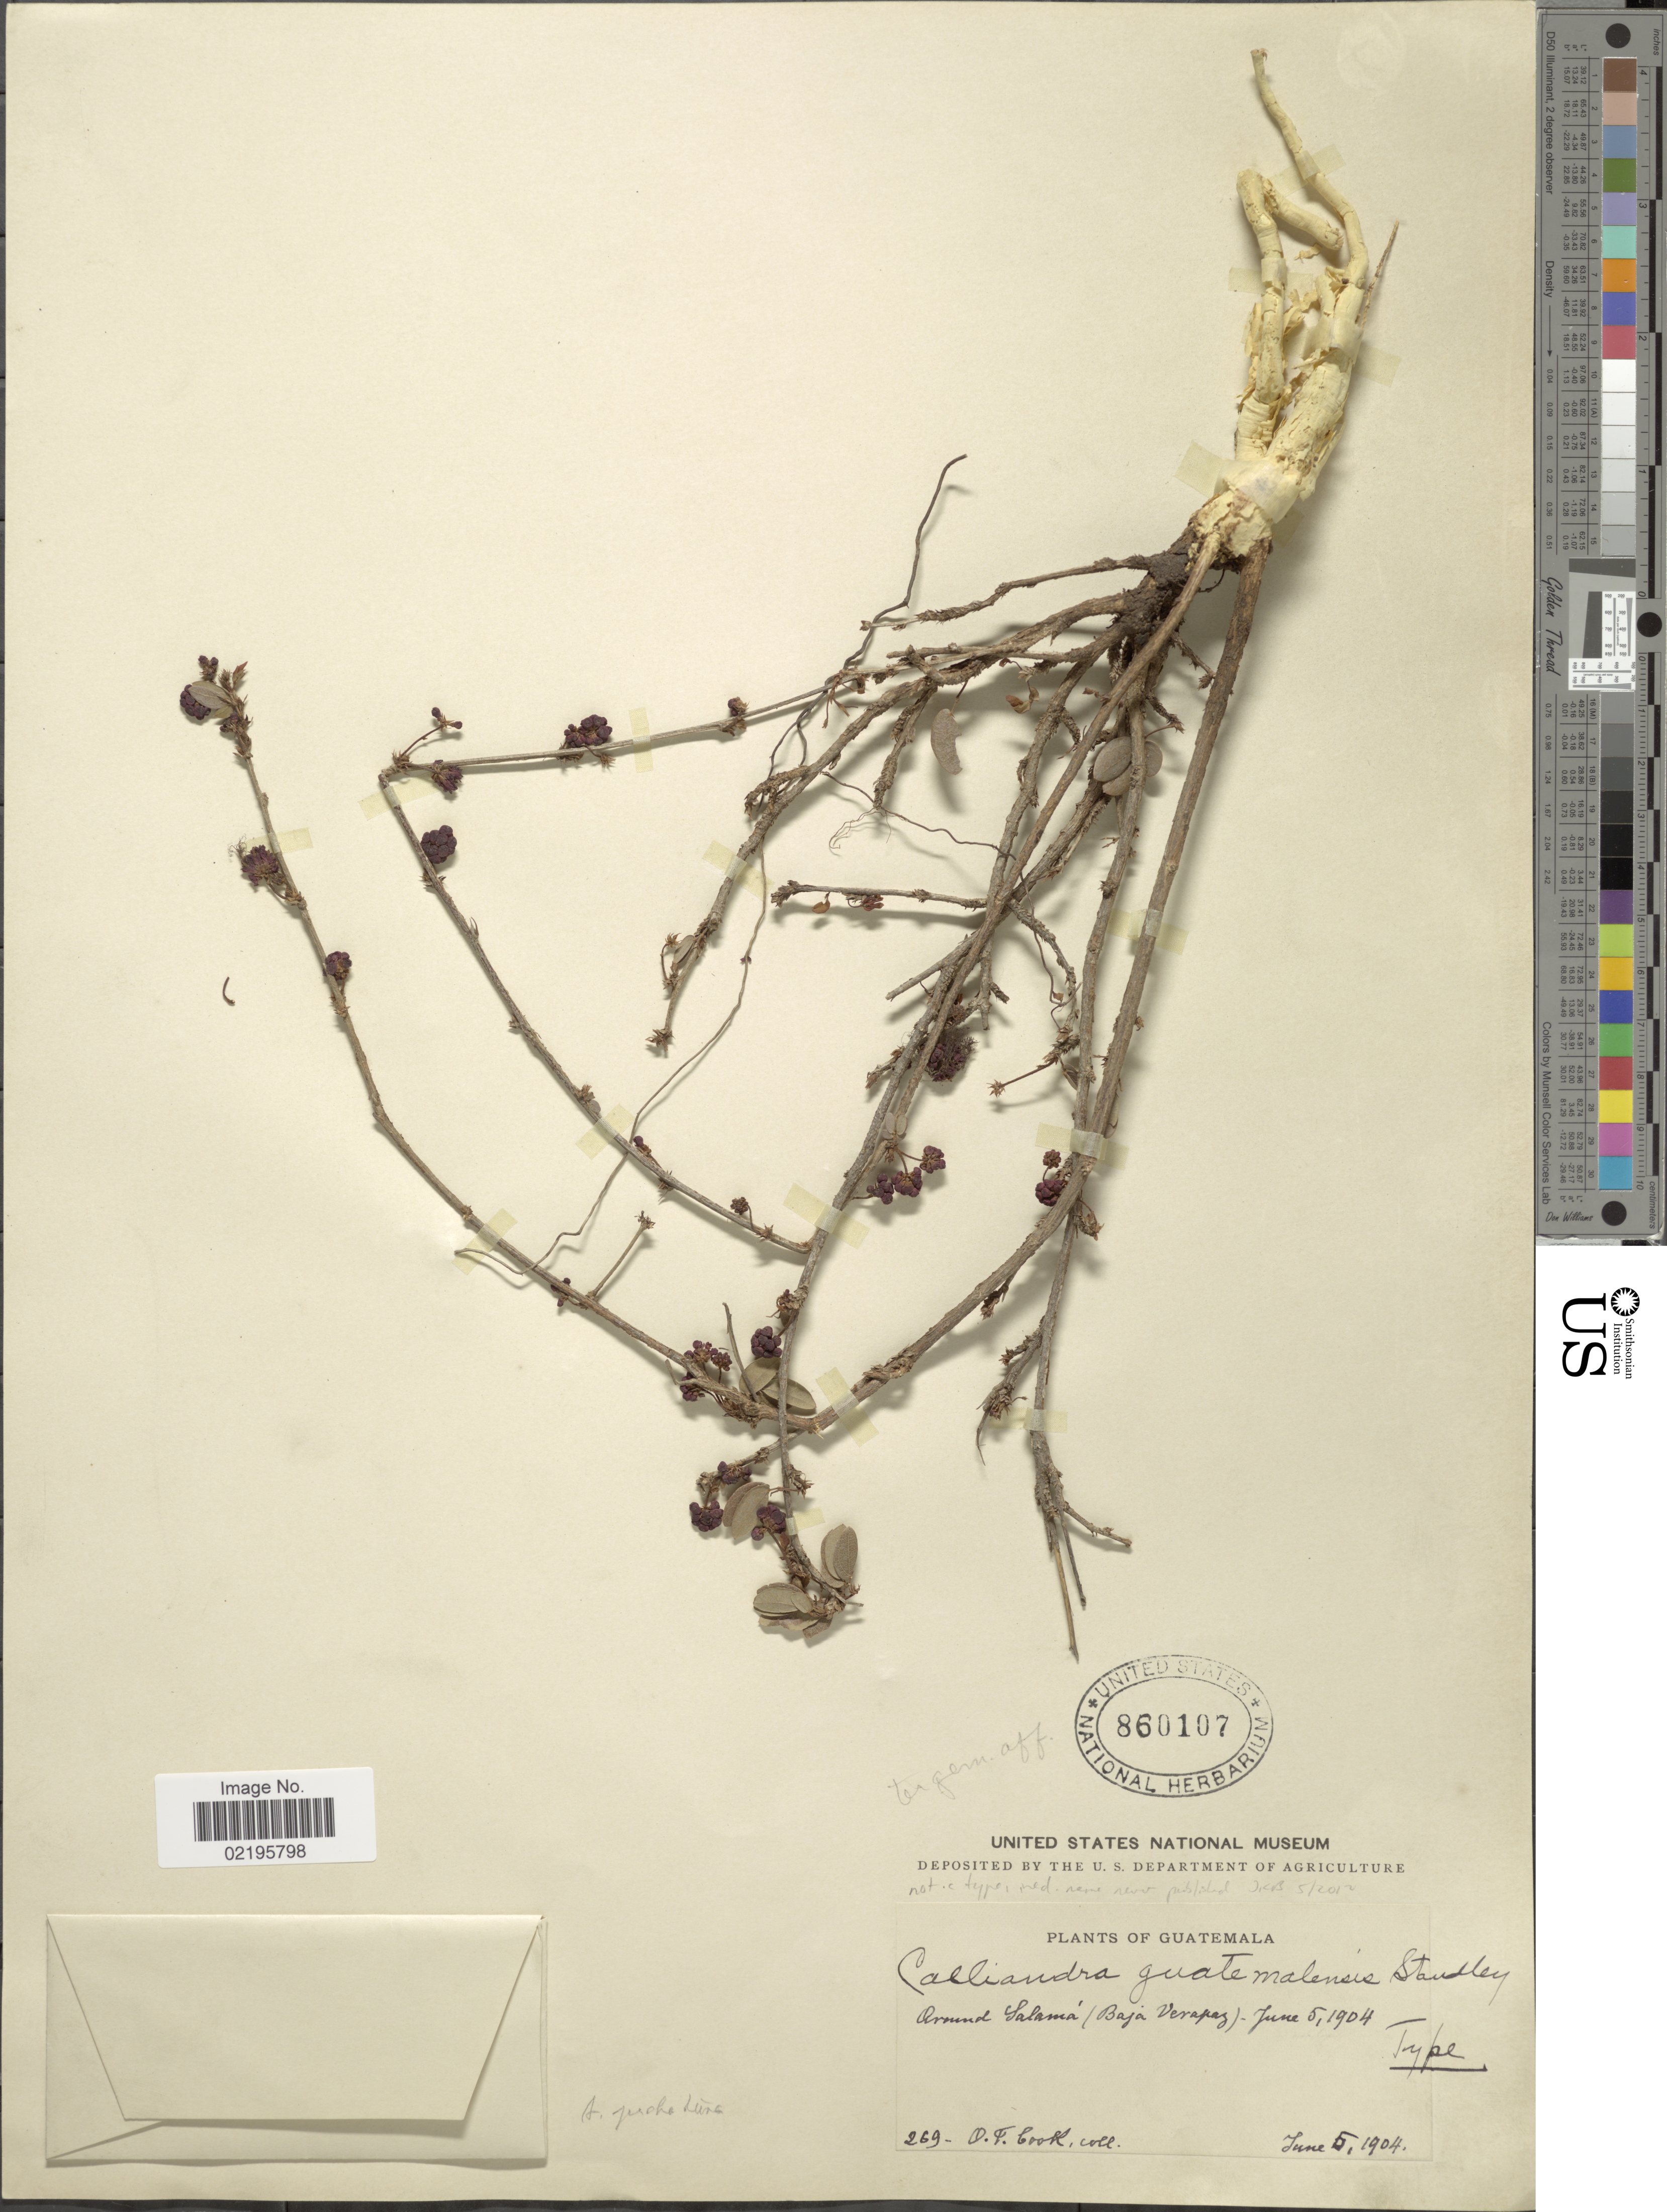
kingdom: Plantae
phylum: Tracheophyta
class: Magnoliopsida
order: Fabales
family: Fabaceae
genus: Calliandra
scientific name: Calliandra emarginata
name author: (Willd.) Benth.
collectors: O. F. Cook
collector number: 269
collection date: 1904-06-05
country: Guatemala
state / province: Baja Verapaz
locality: Around Salamá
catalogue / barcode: US 860107